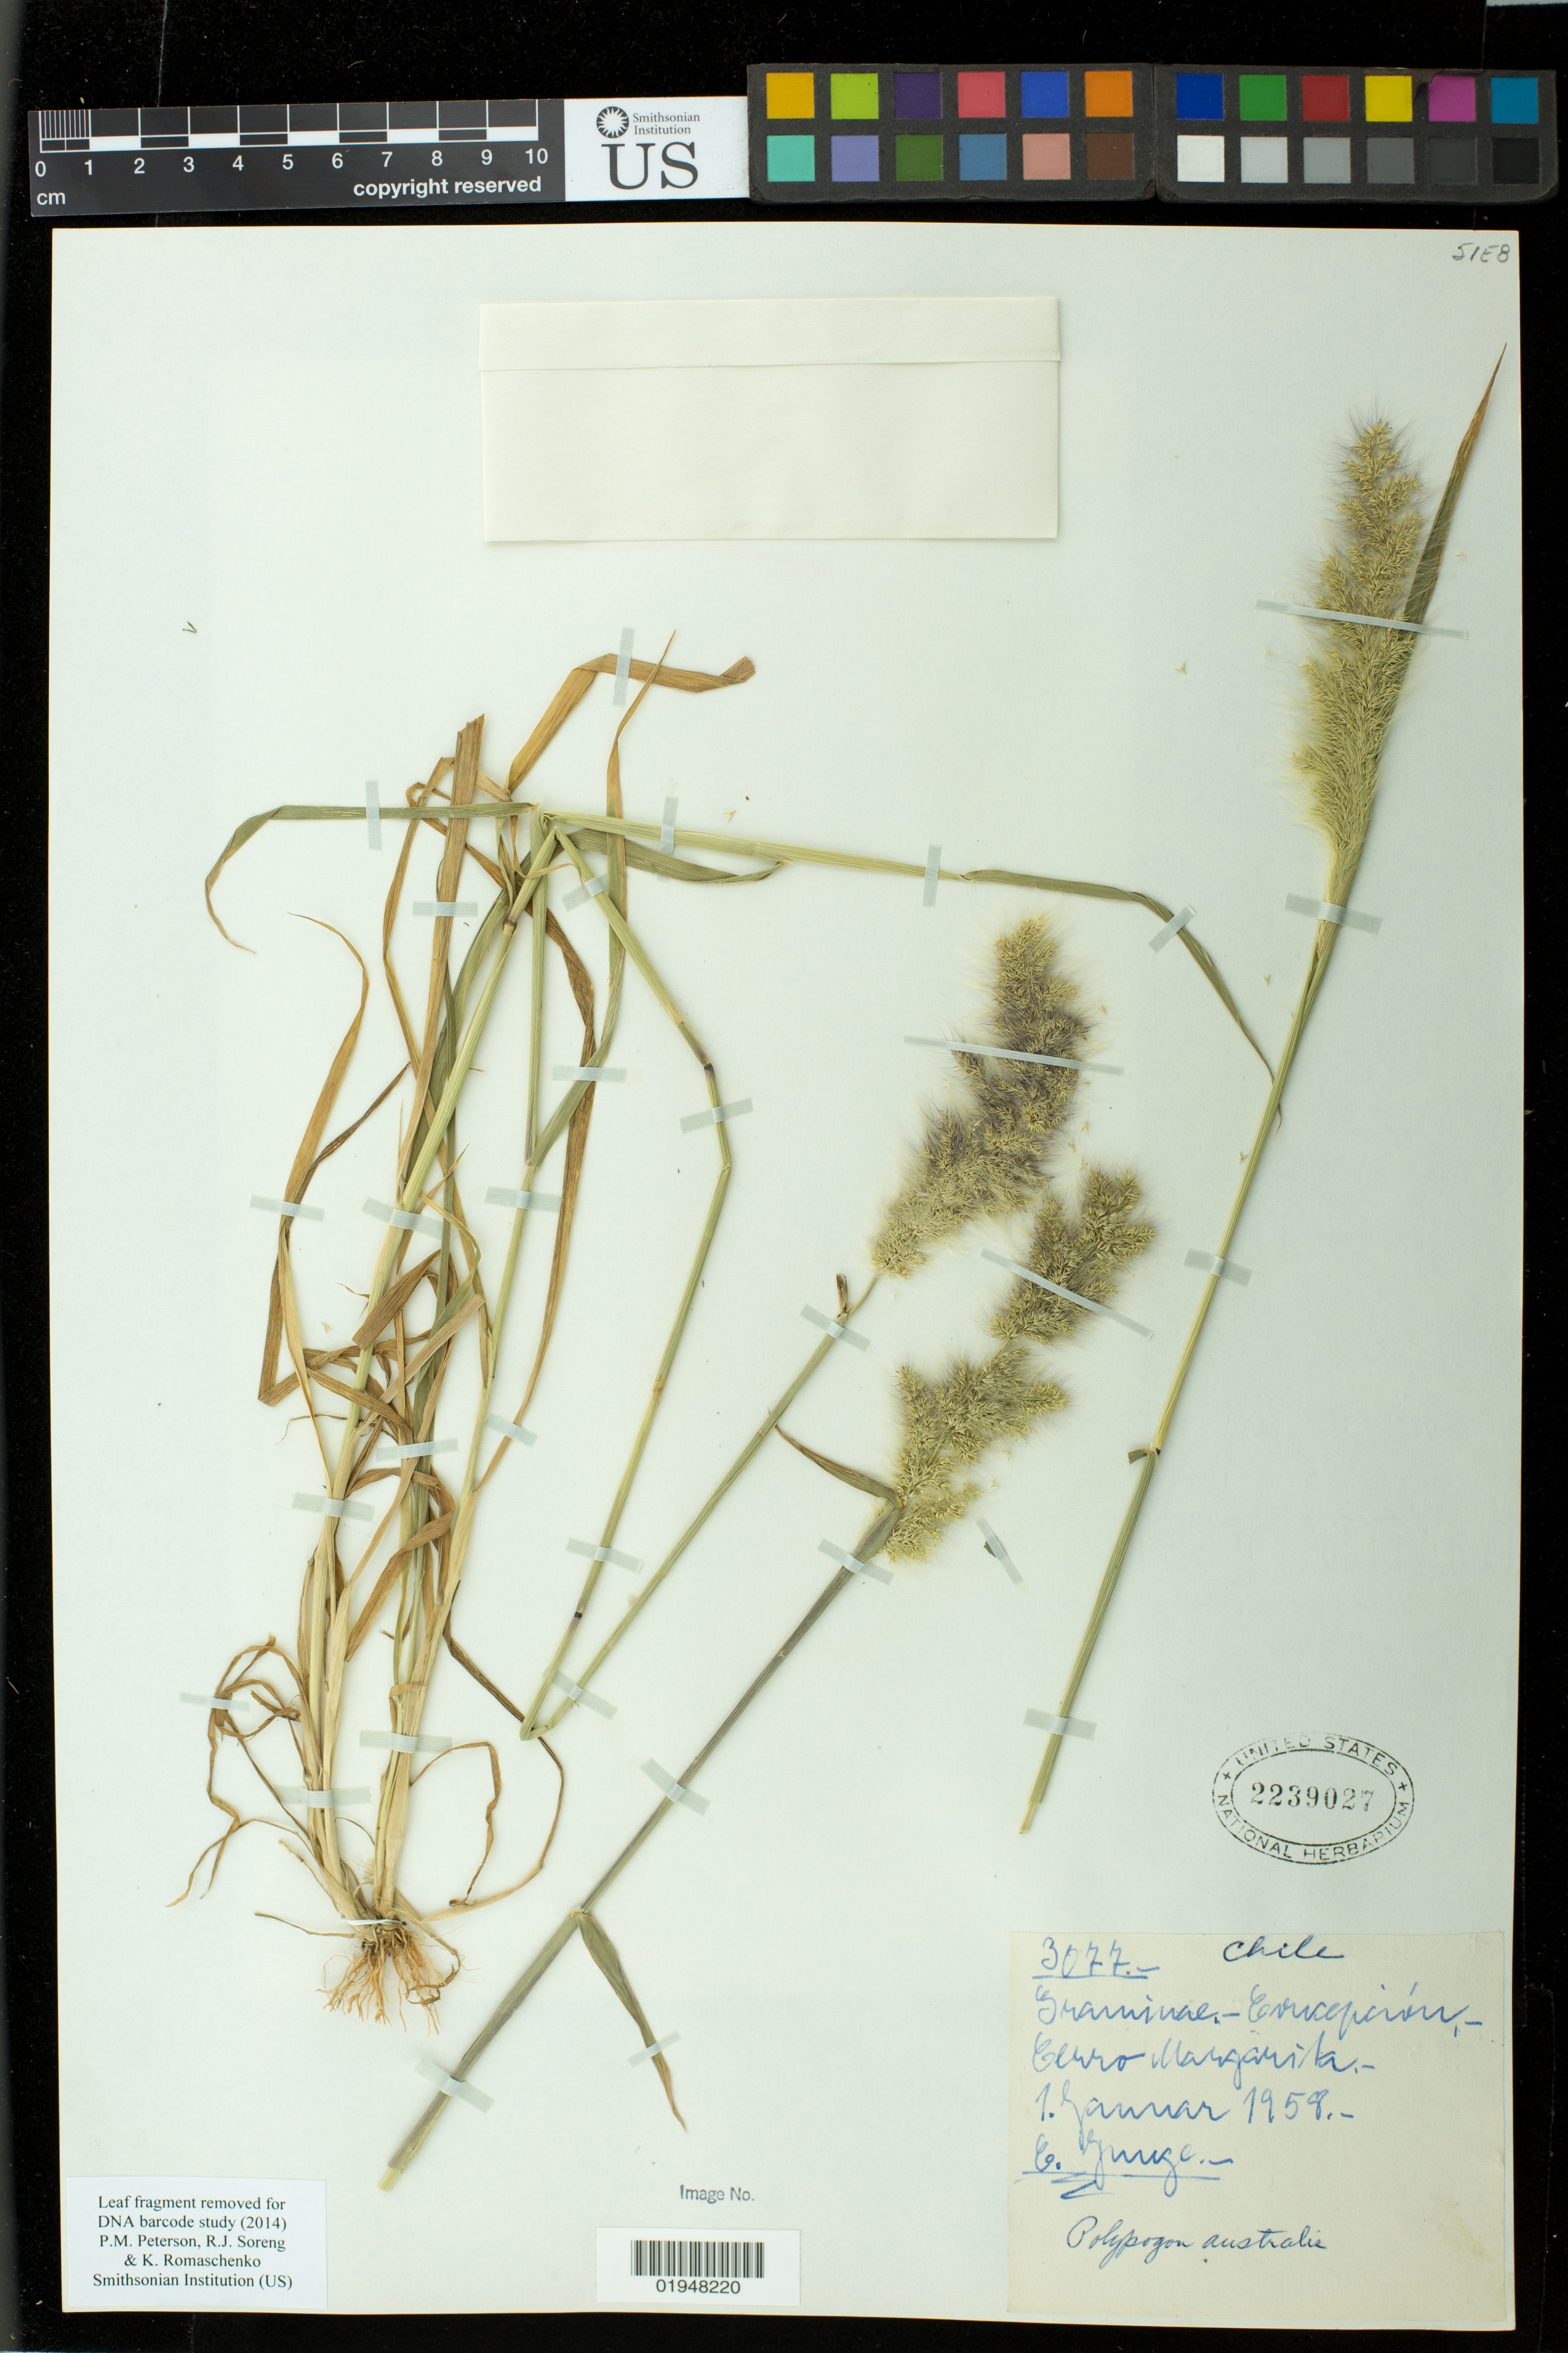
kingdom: Plantae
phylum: Tracheophyta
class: Liliopsida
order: Poales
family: Poaceae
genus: Polypogon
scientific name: Polypogon australis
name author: Brongn.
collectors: E. Junge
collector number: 3077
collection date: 1958-01-01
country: Chile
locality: Cerro Margarita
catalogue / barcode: US 2239027